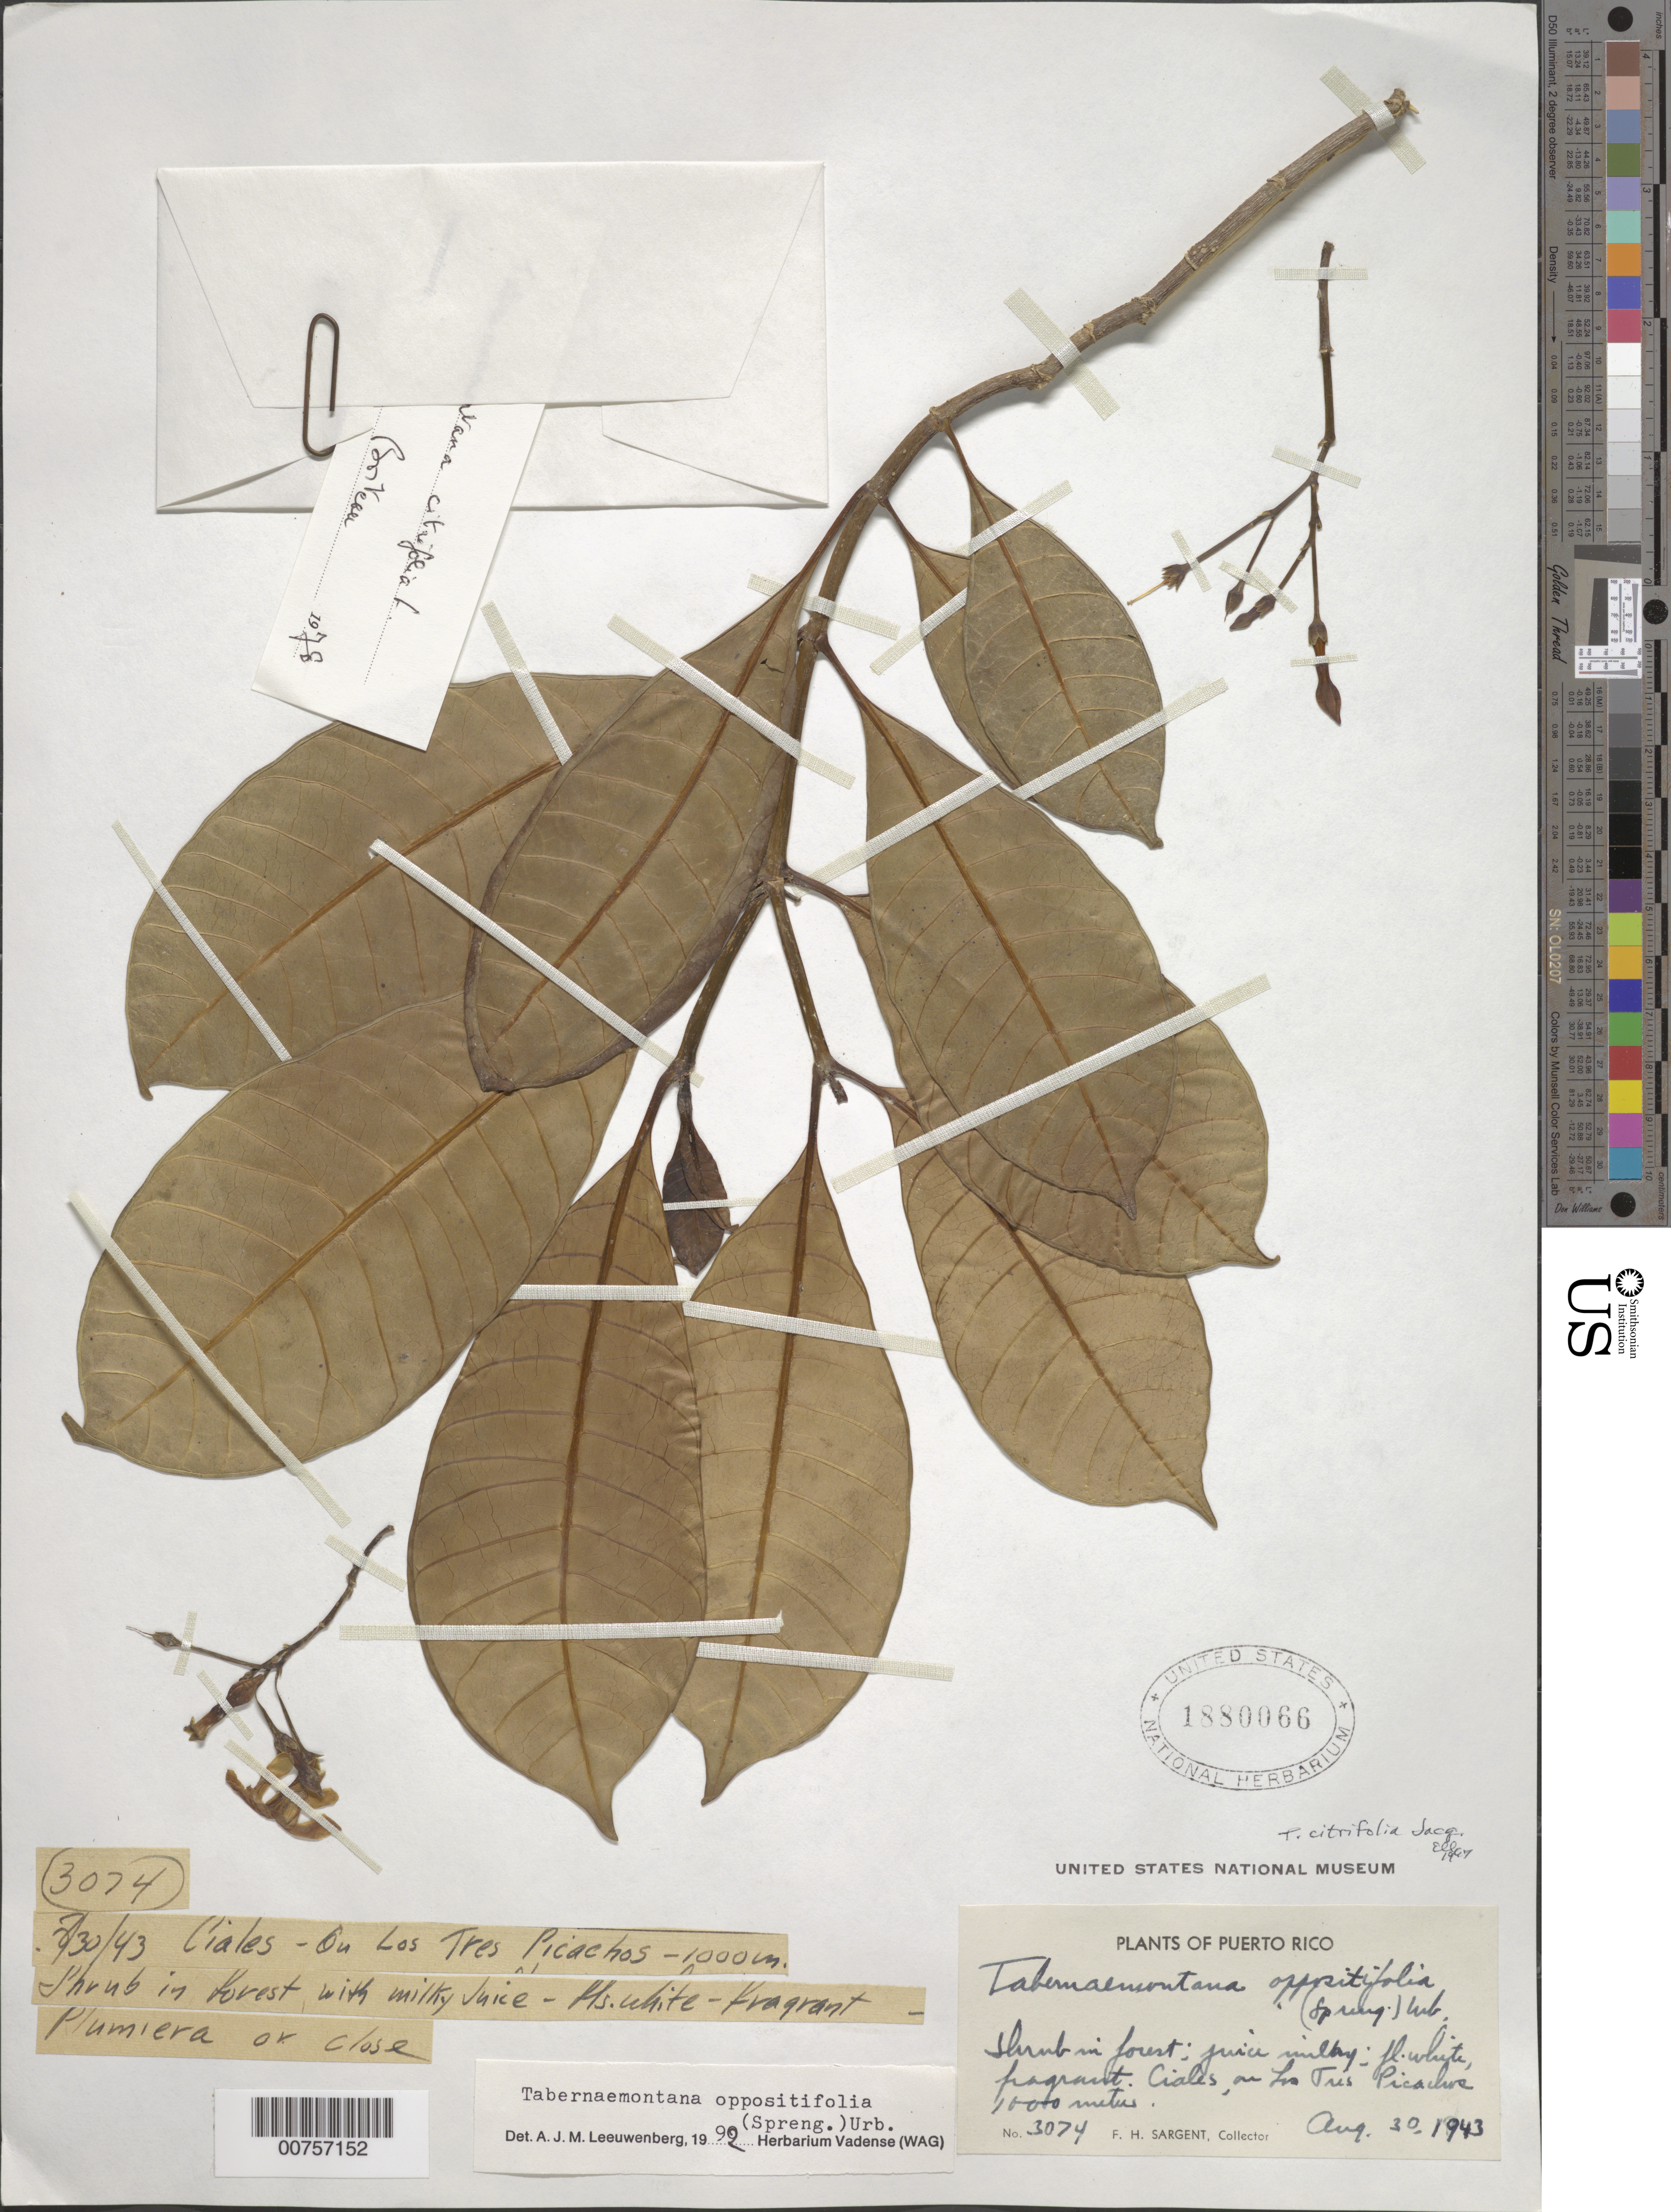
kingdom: Plantae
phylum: Tracheophyta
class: Magnoliopsida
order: Gentianales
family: Apocynaceae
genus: Tabernaemontana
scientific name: Tabernaemontana oppositifolia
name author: (Spreng.) Urb.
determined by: Leeuwenberg, A. J. M.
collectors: F. H. Sargent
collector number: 3074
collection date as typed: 30 Aug 1943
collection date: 1943-08-30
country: Puerto Rico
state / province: Ciales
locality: Ciales, on Los Tres Picachos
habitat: In forest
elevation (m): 1000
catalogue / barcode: US 1880066